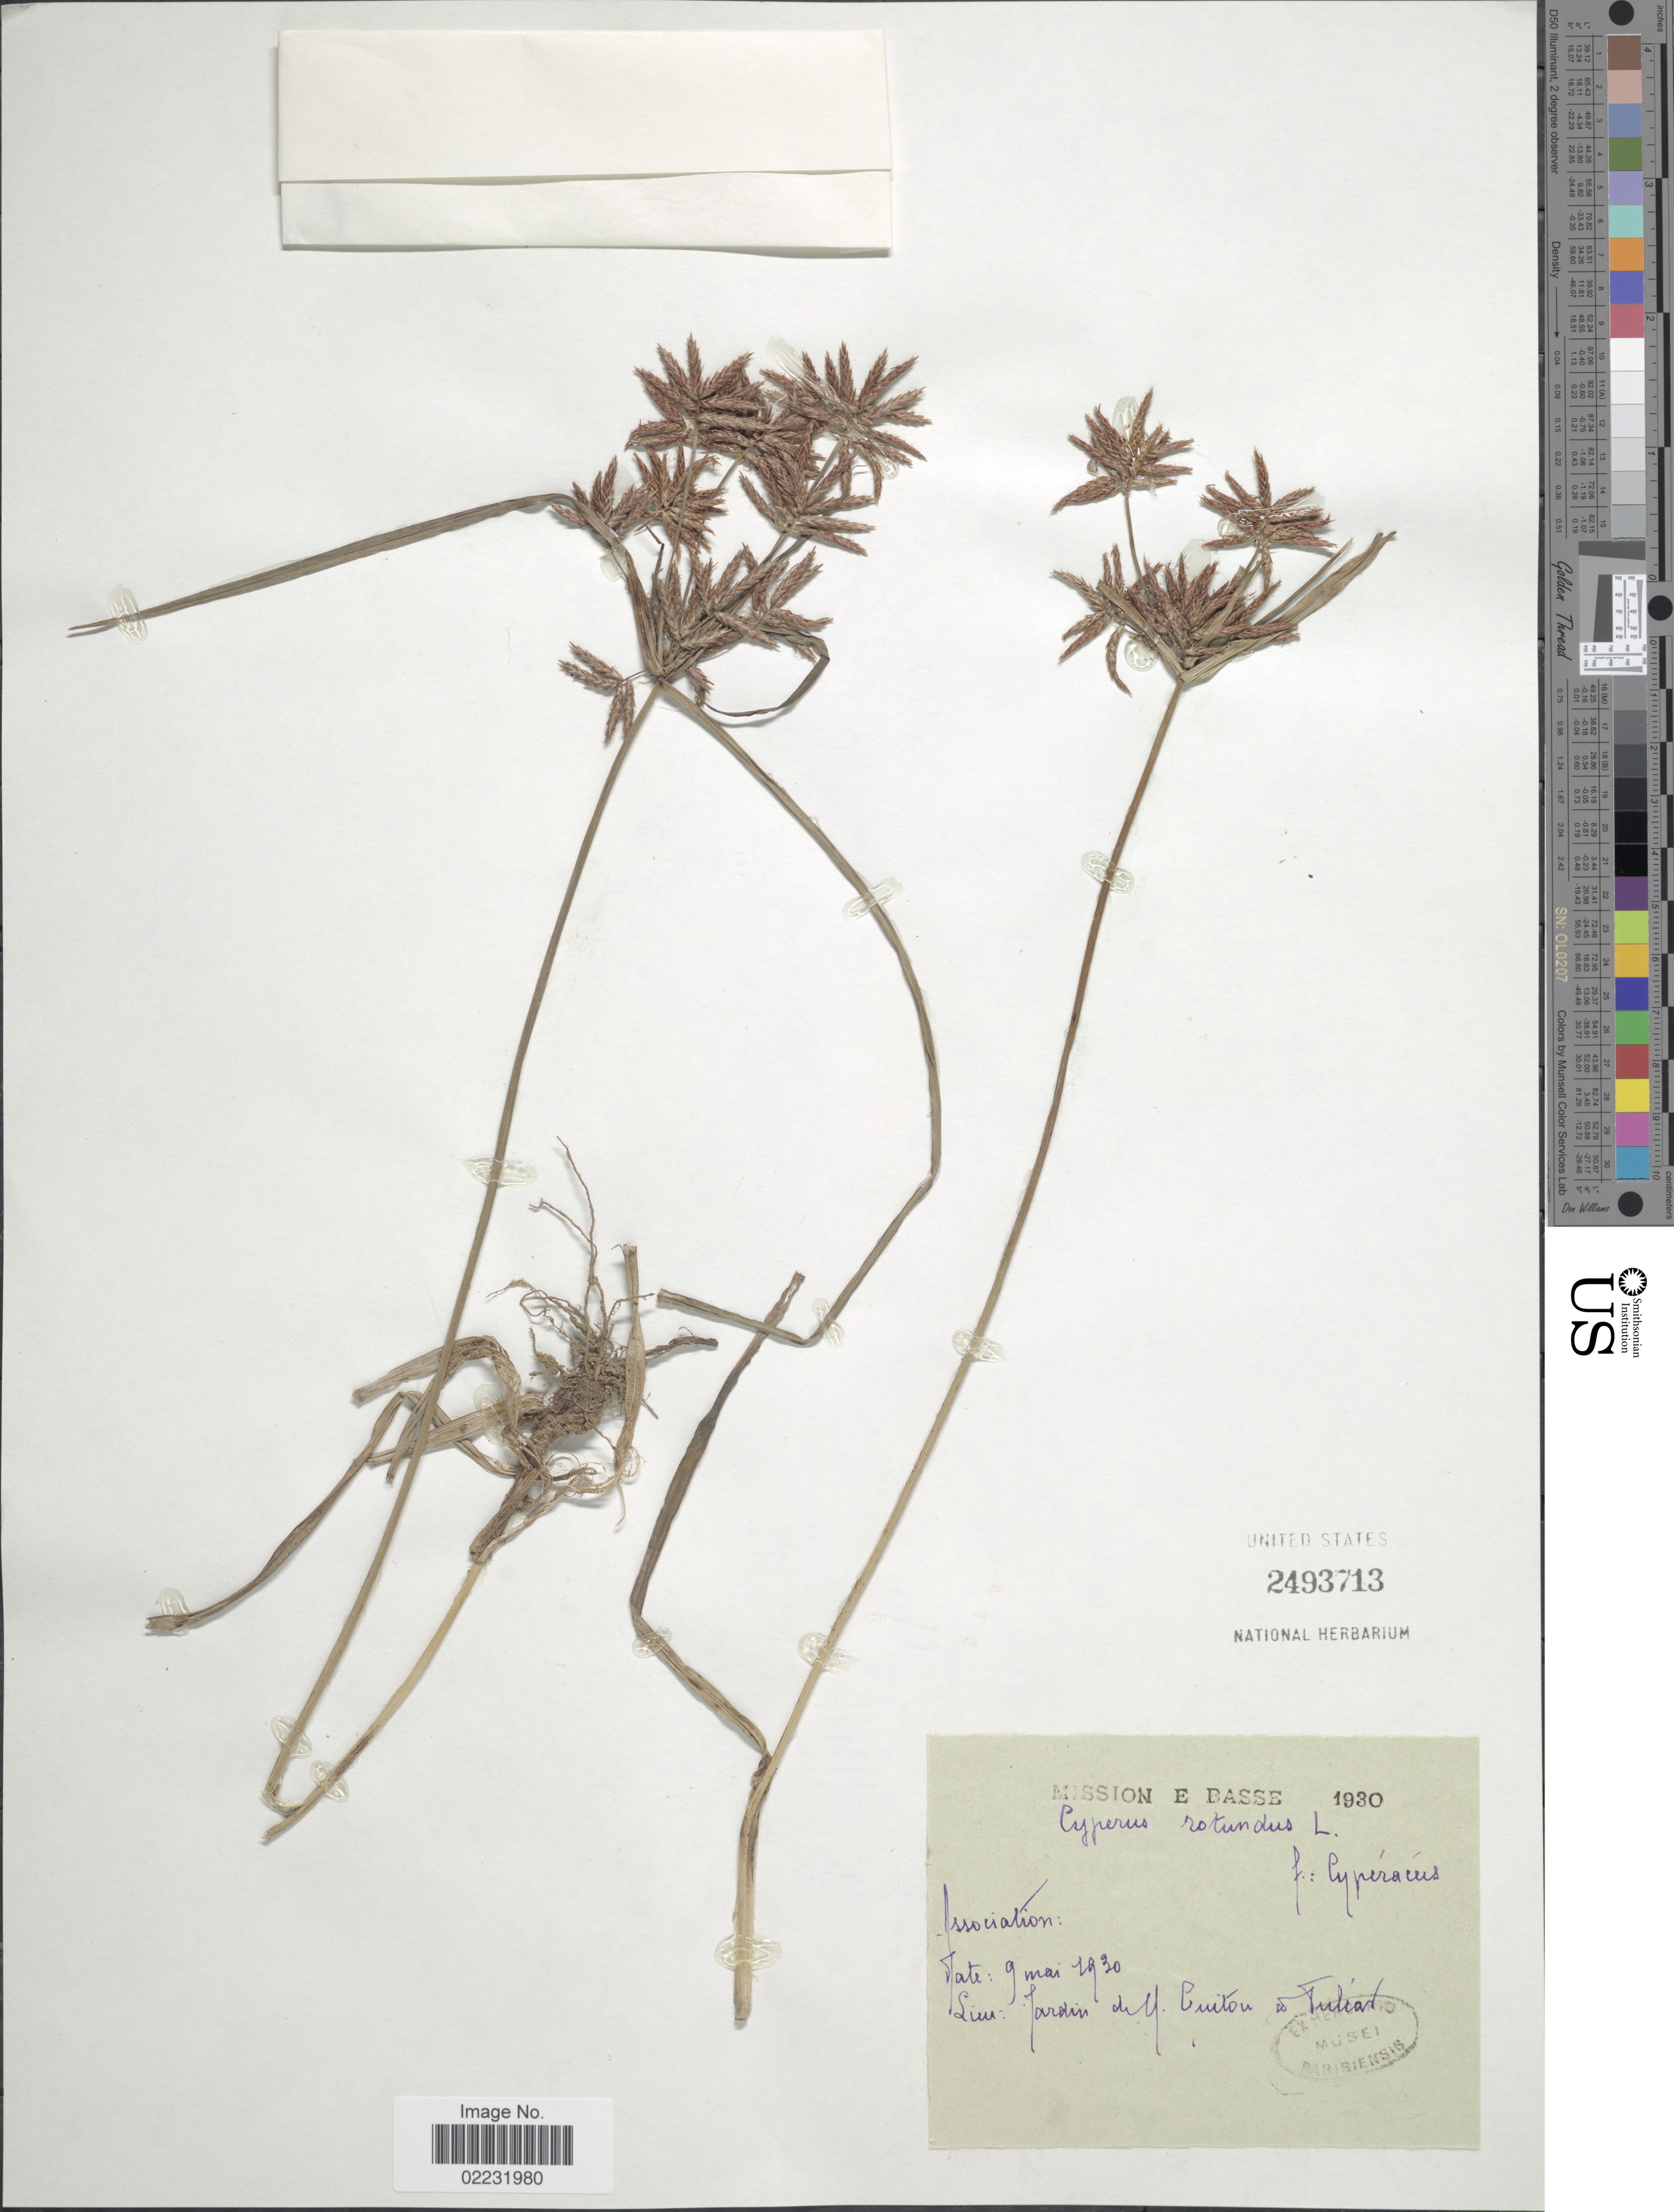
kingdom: Plantae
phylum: Tracheophyta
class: Liliopsida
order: Poales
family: Cyperaceae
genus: Cyperus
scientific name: Cyperus rotundus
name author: L.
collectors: E. Basse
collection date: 1930-05-09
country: Madagascar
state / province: Atsimo-Andrefana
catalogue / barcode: US 2493713